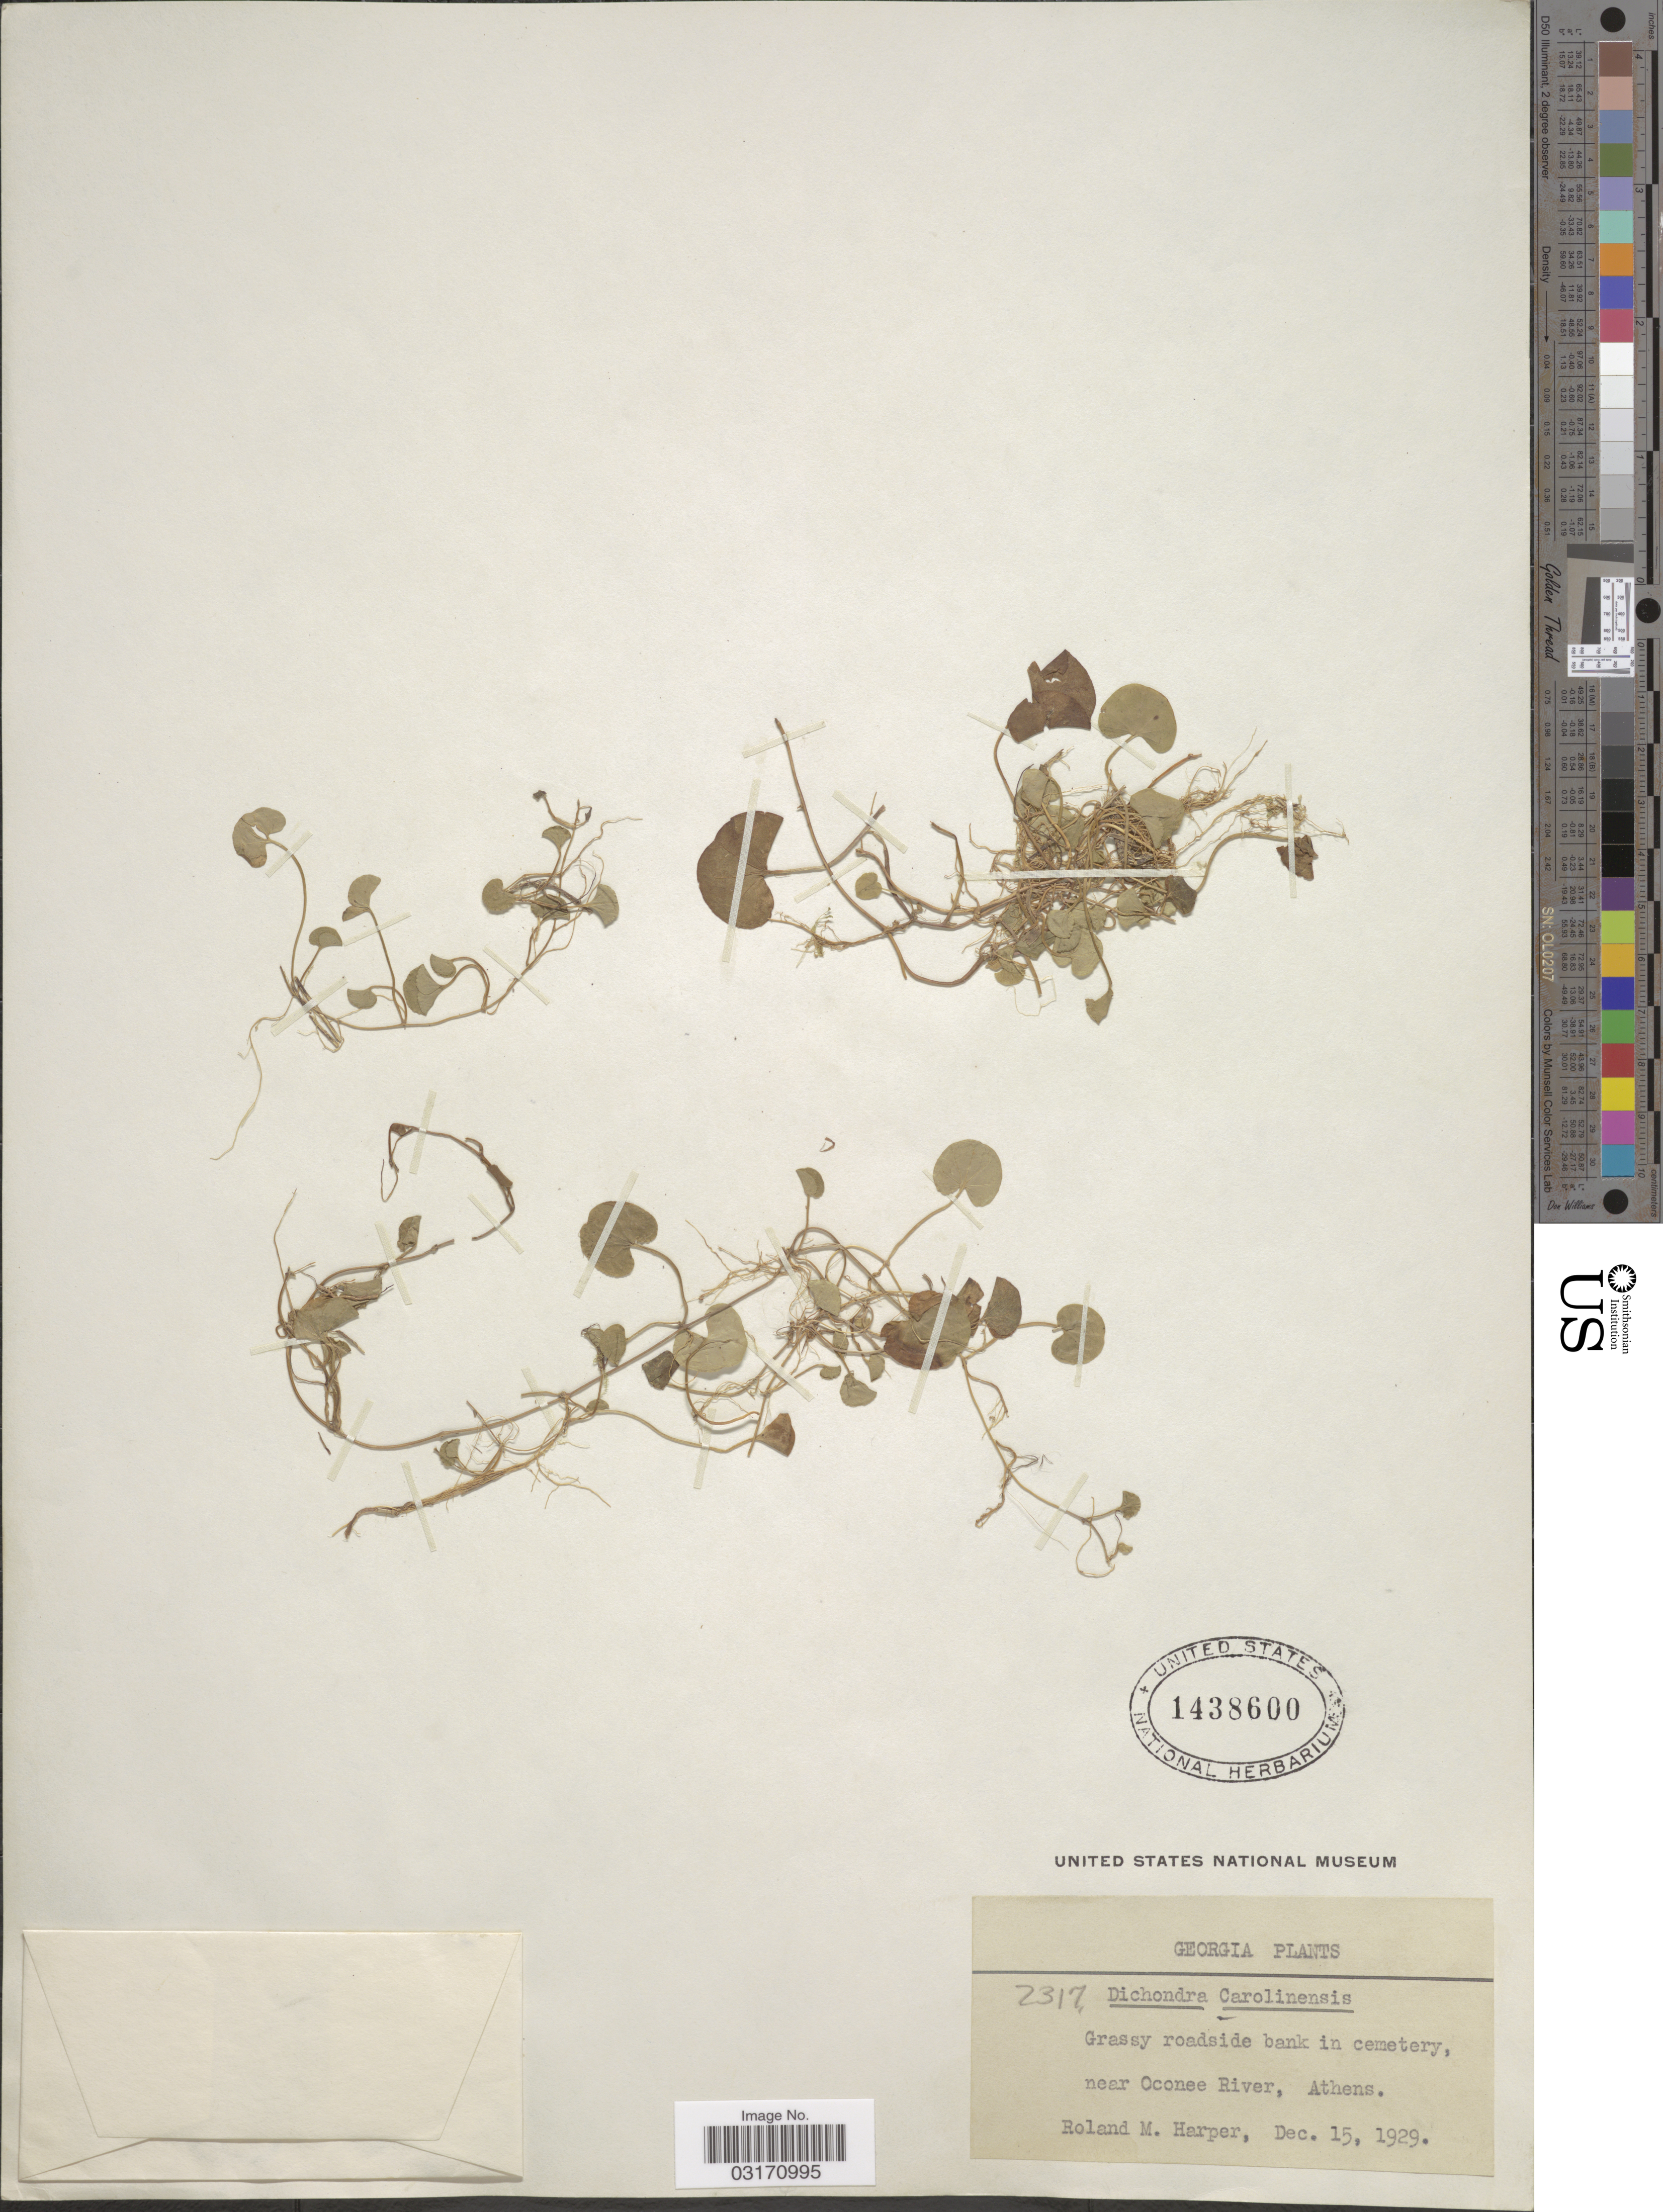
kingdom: Plantae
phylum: Tracheophyta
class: Magnoliopsida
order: Solanales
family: Convolvulaceae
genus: Dichondra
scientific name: Dichondra carolinensis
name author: Michx.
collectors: R. M. Harper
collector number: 2317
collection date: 1929-12-15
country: United States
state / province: Georgia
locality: Grassy roadside bank in cemetery, near Oconee River, Athens.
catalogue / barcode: US 1438600